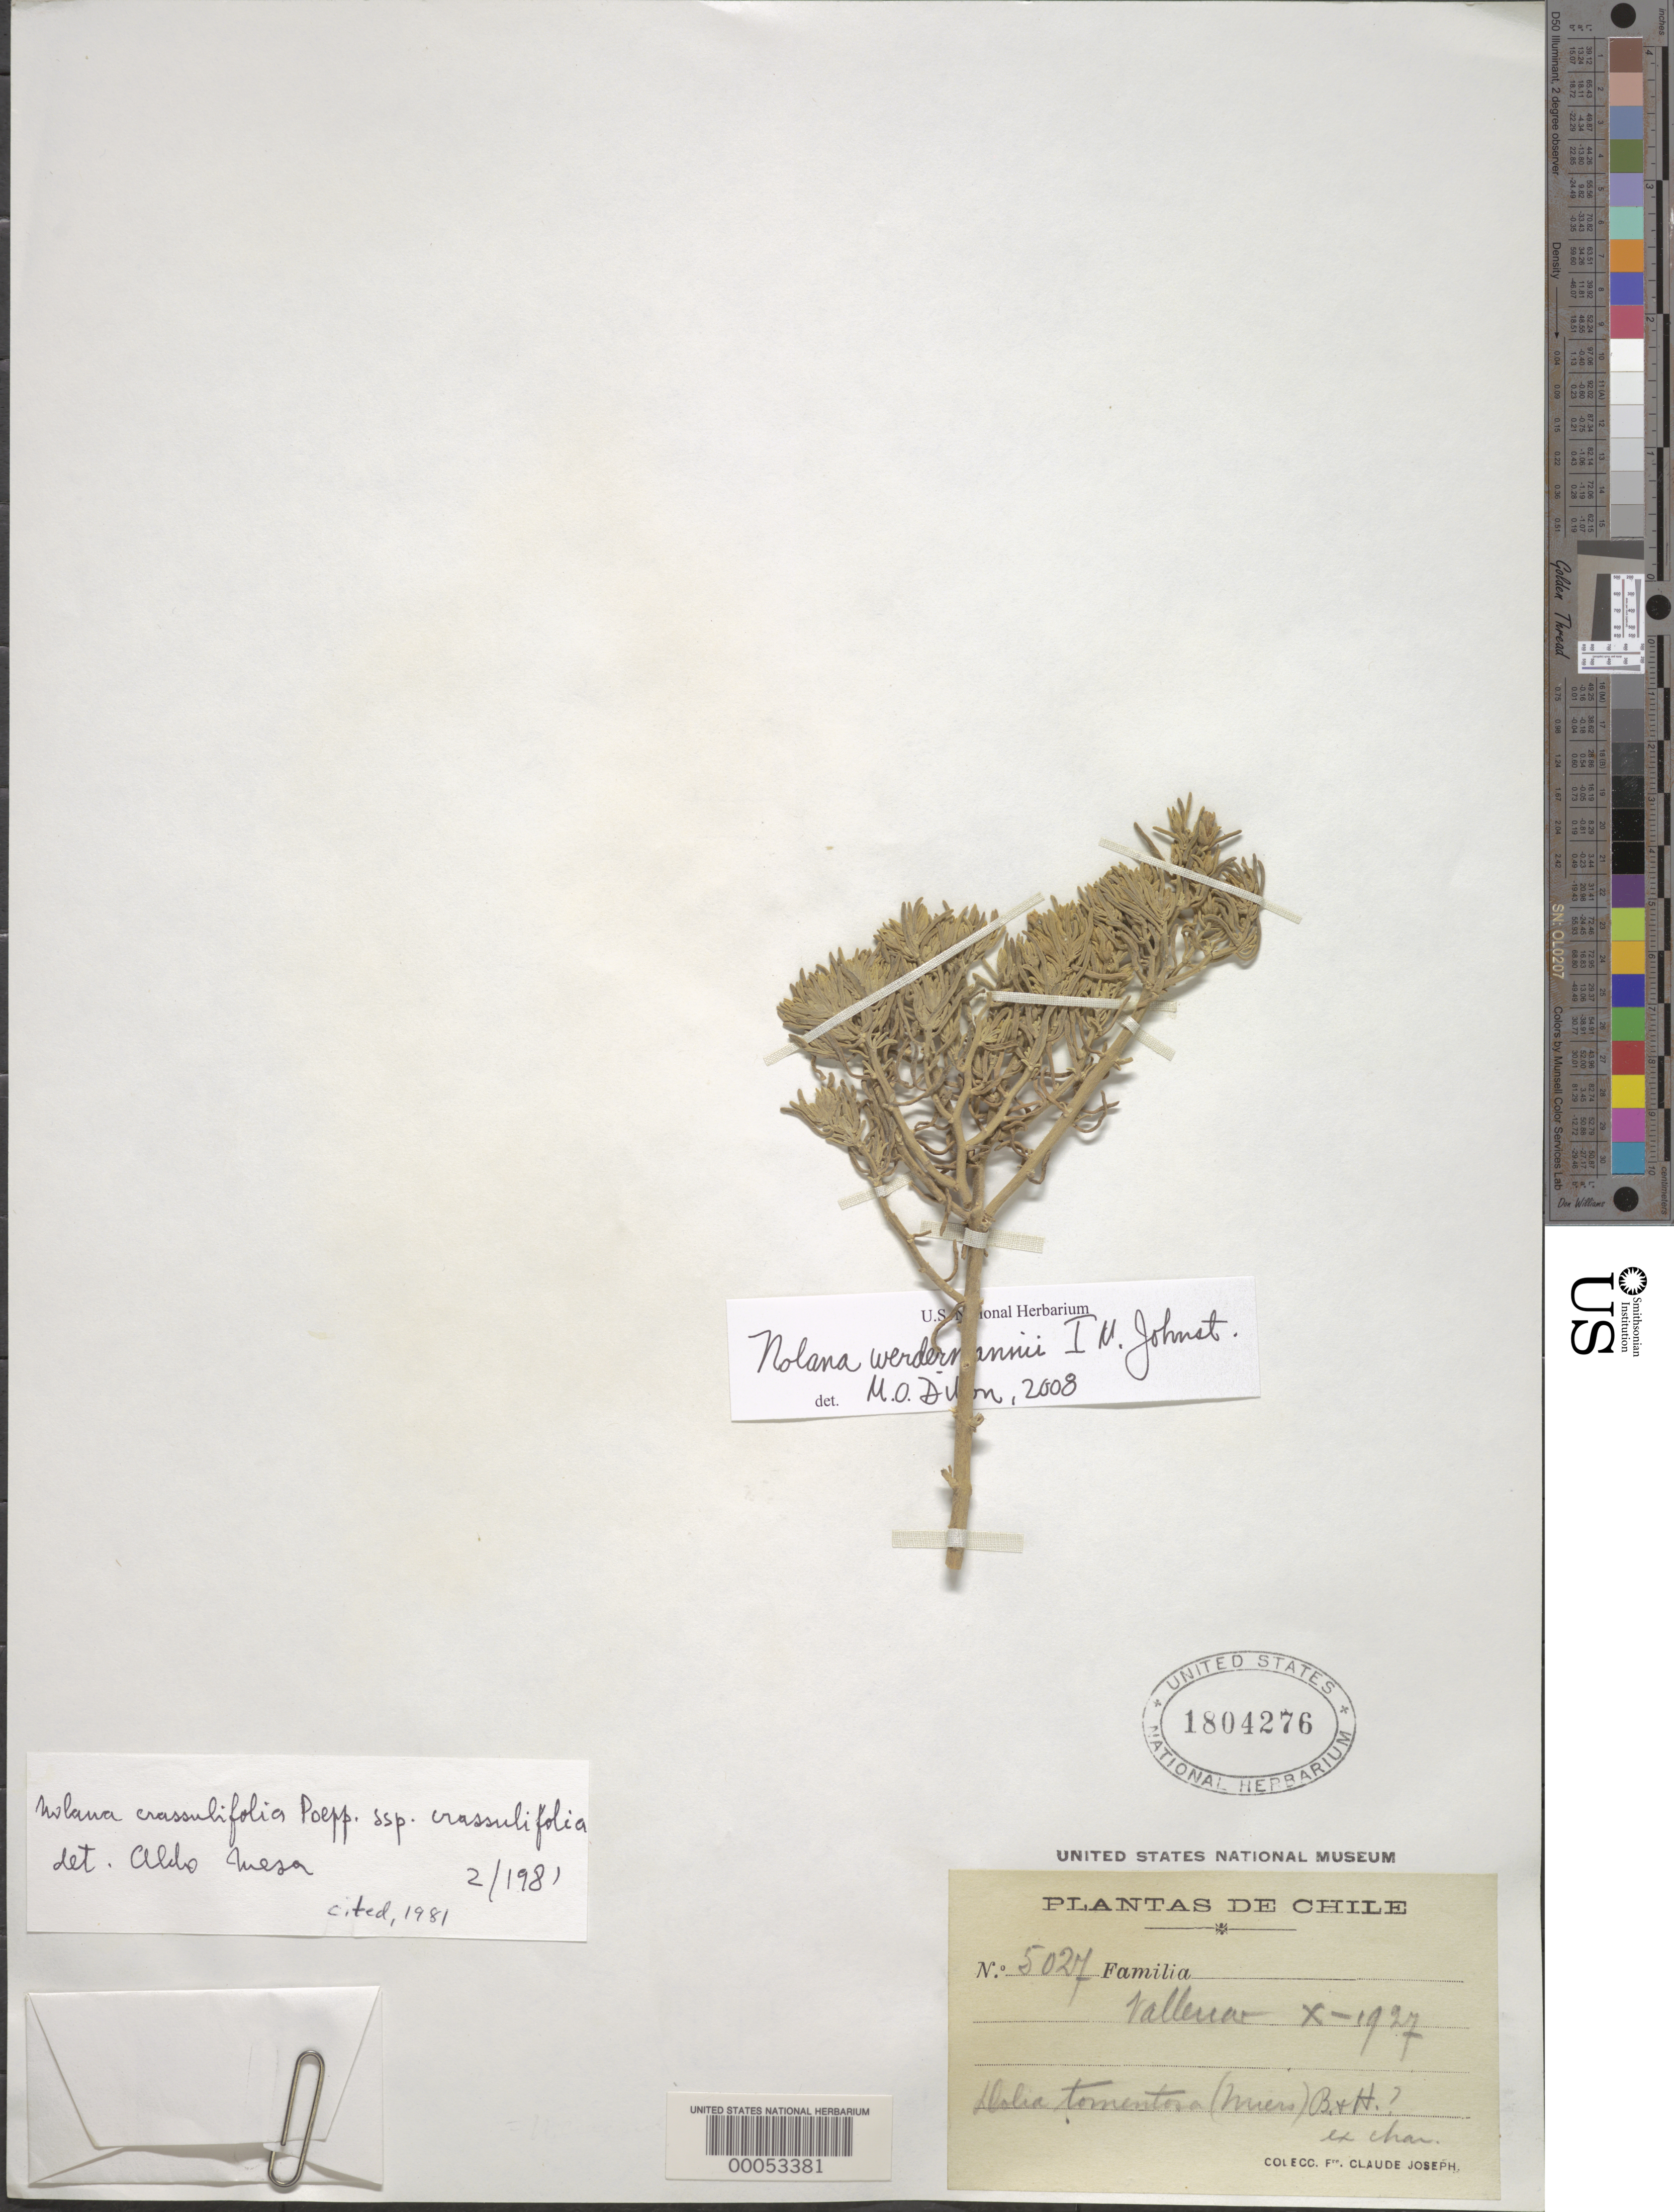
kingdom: Plantae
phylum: Tracheophyta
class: Magnoliopsida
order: Solanales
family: Solanaceae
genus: Nolana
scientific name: Nolana crassulifolia subsp. crassulifolia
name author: Kunze ex Walp.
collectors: Bro. Claude-Joseph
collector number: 5027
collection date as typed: Oct 1927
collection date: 1927-10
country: Chile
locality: Vallenar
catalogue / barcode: US 1804276